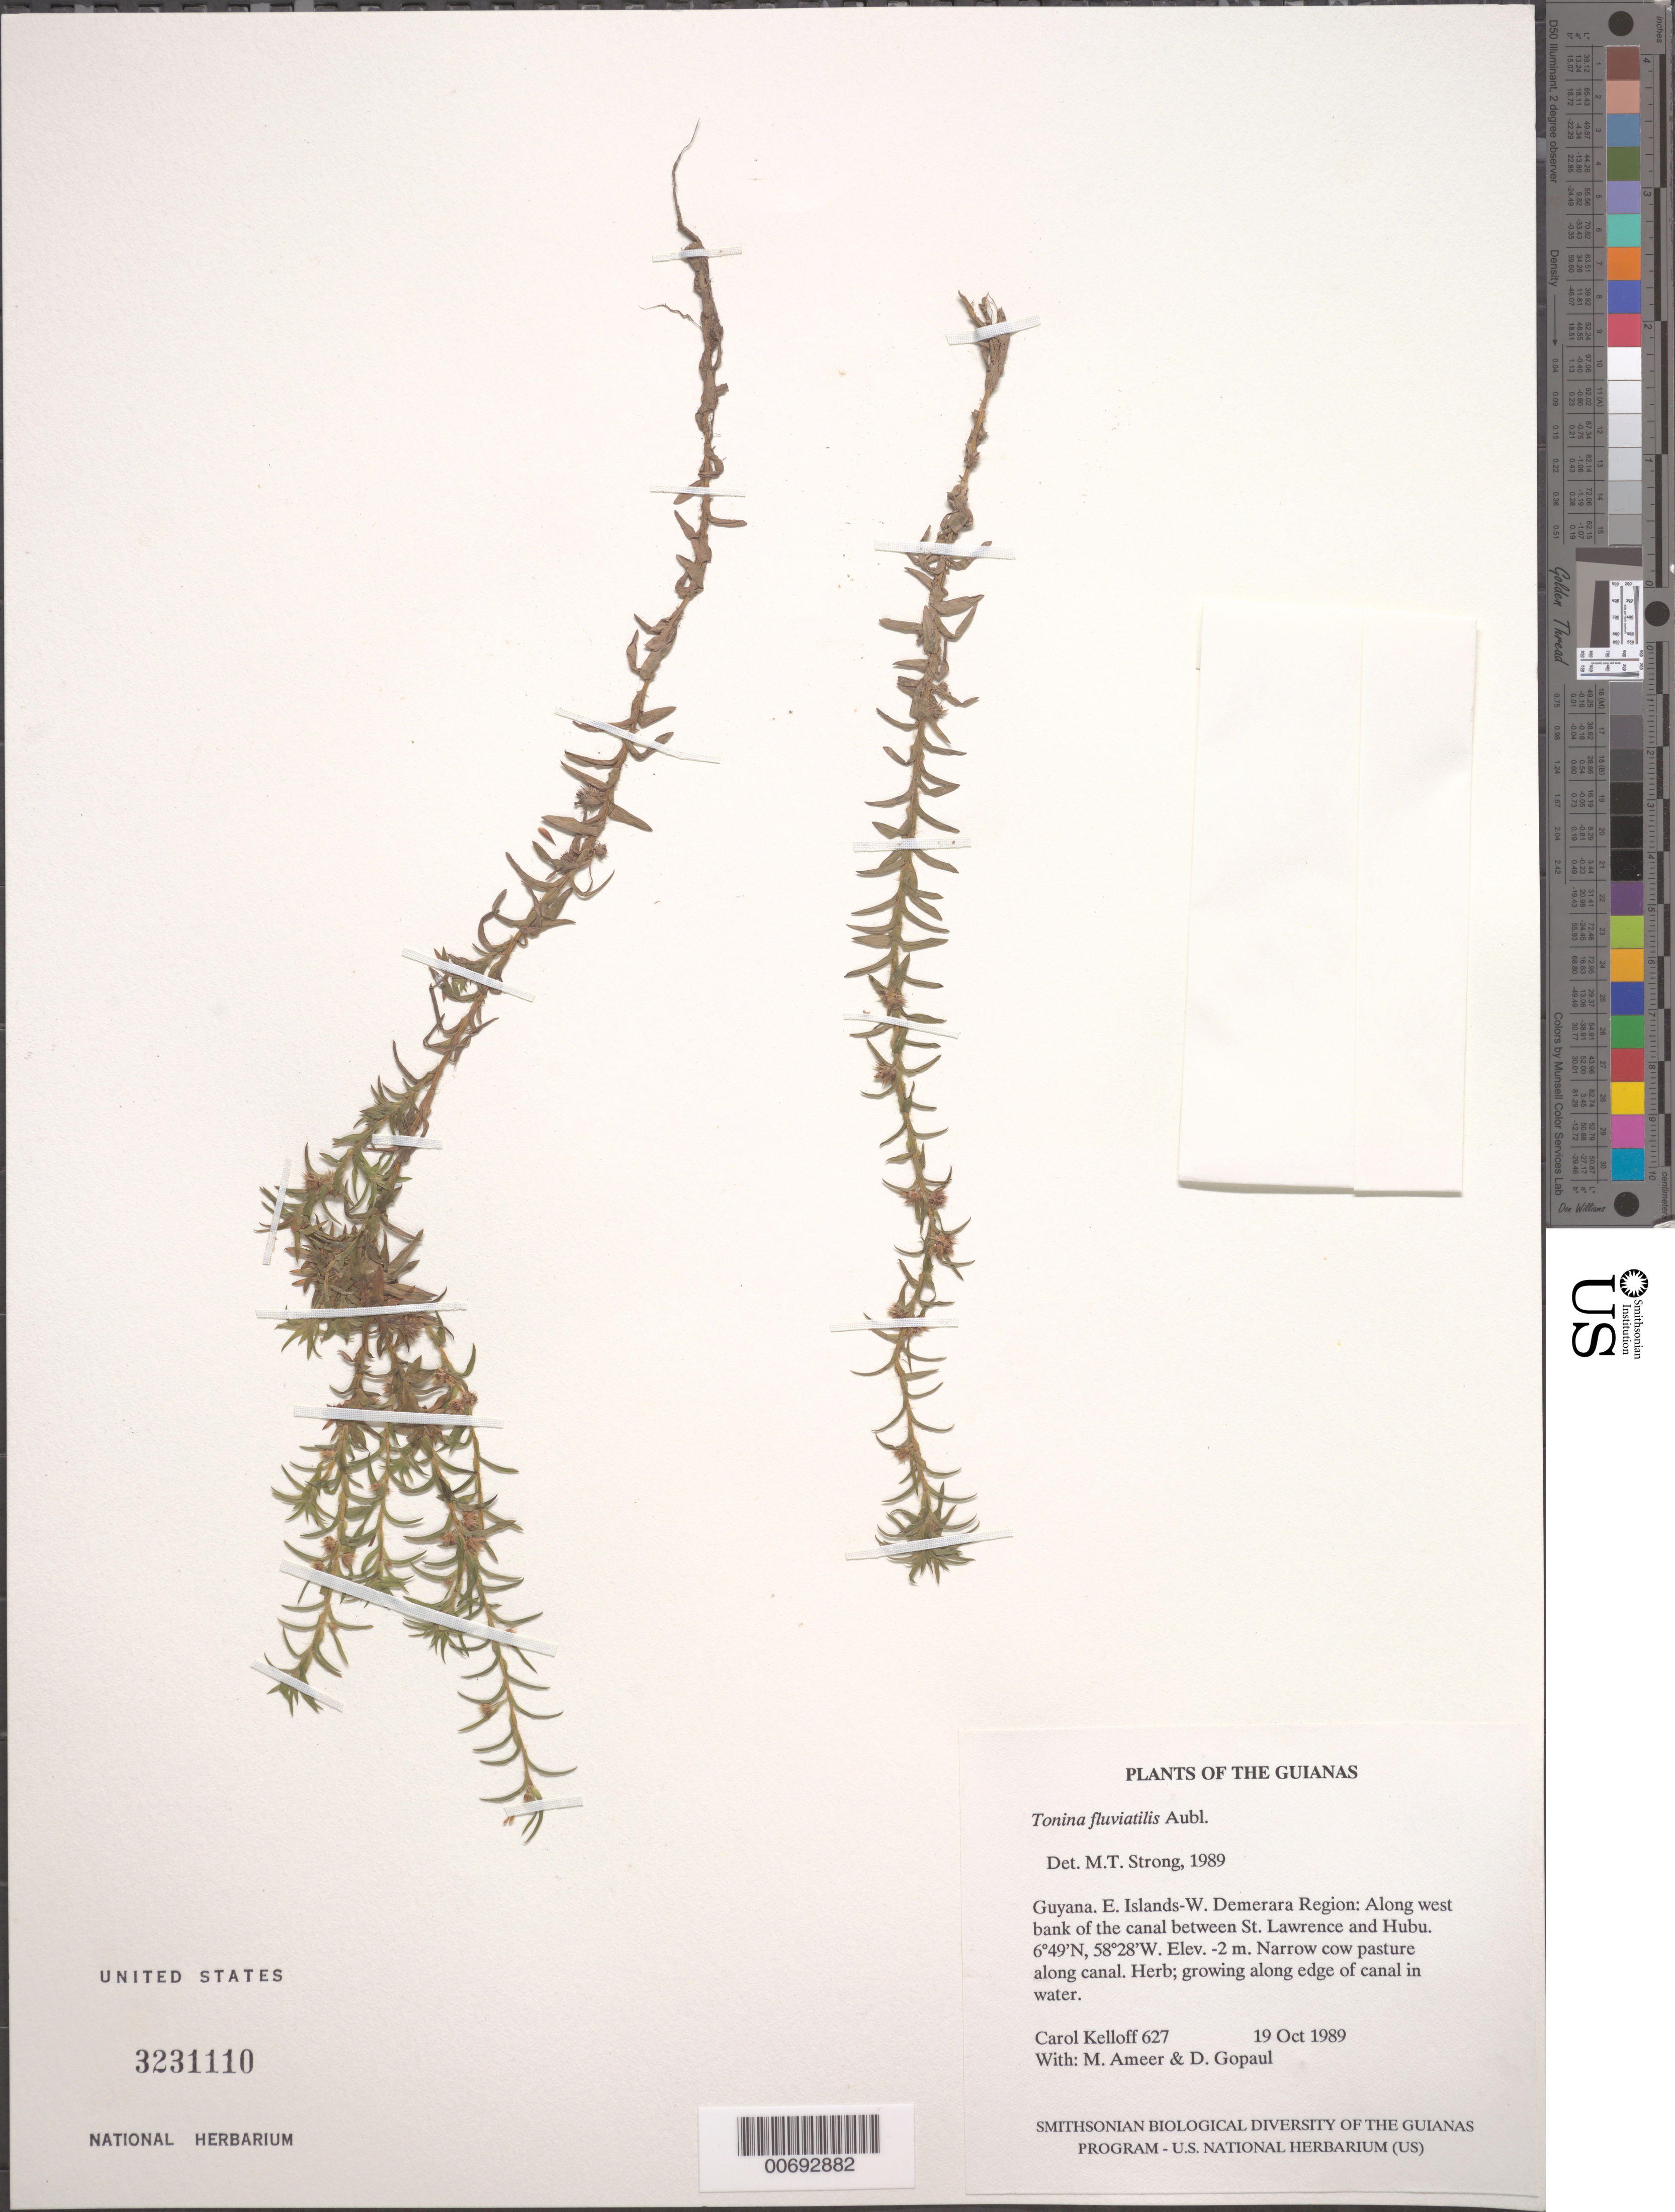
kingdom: Plantae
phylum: Tracheophyta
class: Liliopsida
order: Poales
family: Eriocaulaceae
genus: Tonina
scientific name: Tonina fluviatilis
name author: Aubl.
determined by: Strong, M. T., (US), Smithsonian Institution - National Museum of Natural History (UNITED STATES)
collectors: C. L. Kelloff, M. Ameer & D. Gopaul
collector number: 627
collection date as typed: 19 October 1989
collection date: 1989-10-19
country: Guyana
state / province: Essequibo Isl-W. Demerara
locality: Along west bank of the canal between St. Lawrence and Hubu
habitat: Narrow cow pasture along canal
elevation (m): -2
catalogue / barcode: US 3231110